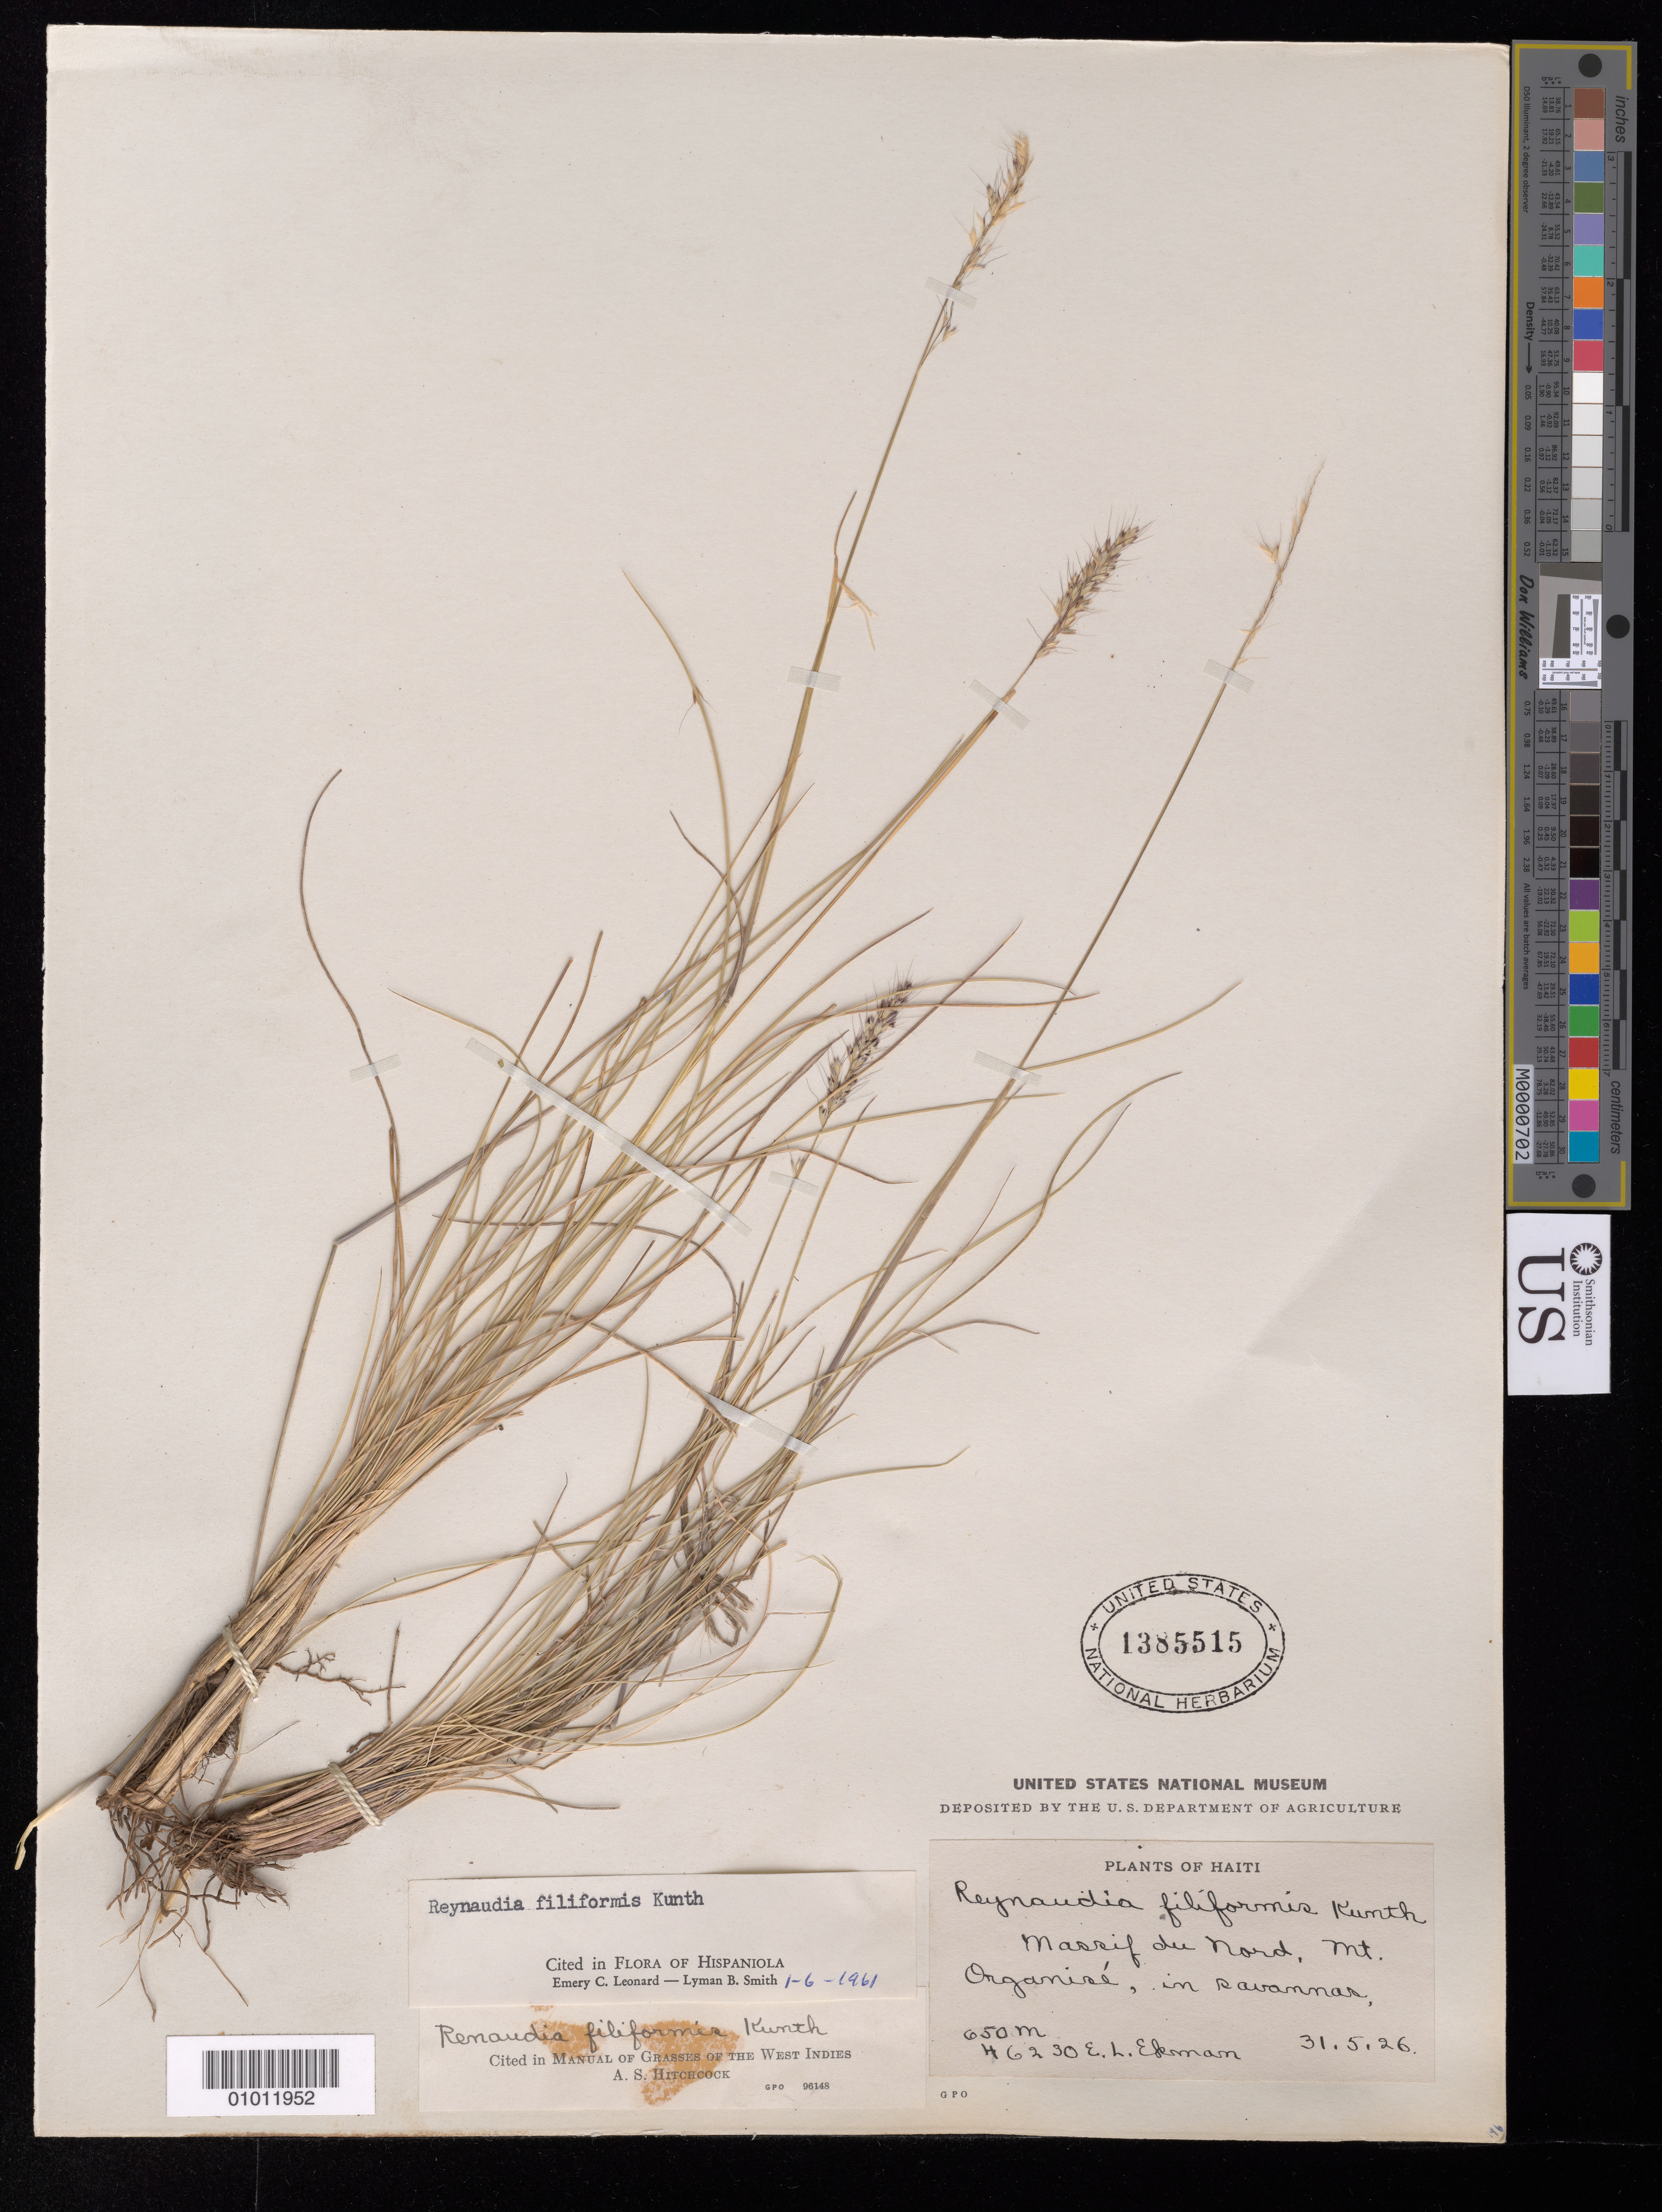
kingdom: Plantae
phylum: Tracheophyta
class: Liliopsida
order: Poales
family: Poaceae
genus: Reynaudia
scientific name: Reynaudia filiformis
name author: (Spreng. ex Schult.) Kunth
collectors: E. L. Ekman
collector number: H 6230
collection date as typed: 31 May 1926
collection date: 1926-05-31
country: Haiti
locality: Massif. [sp] du Nord, Mt. Organiee,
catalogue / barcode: US 1385515